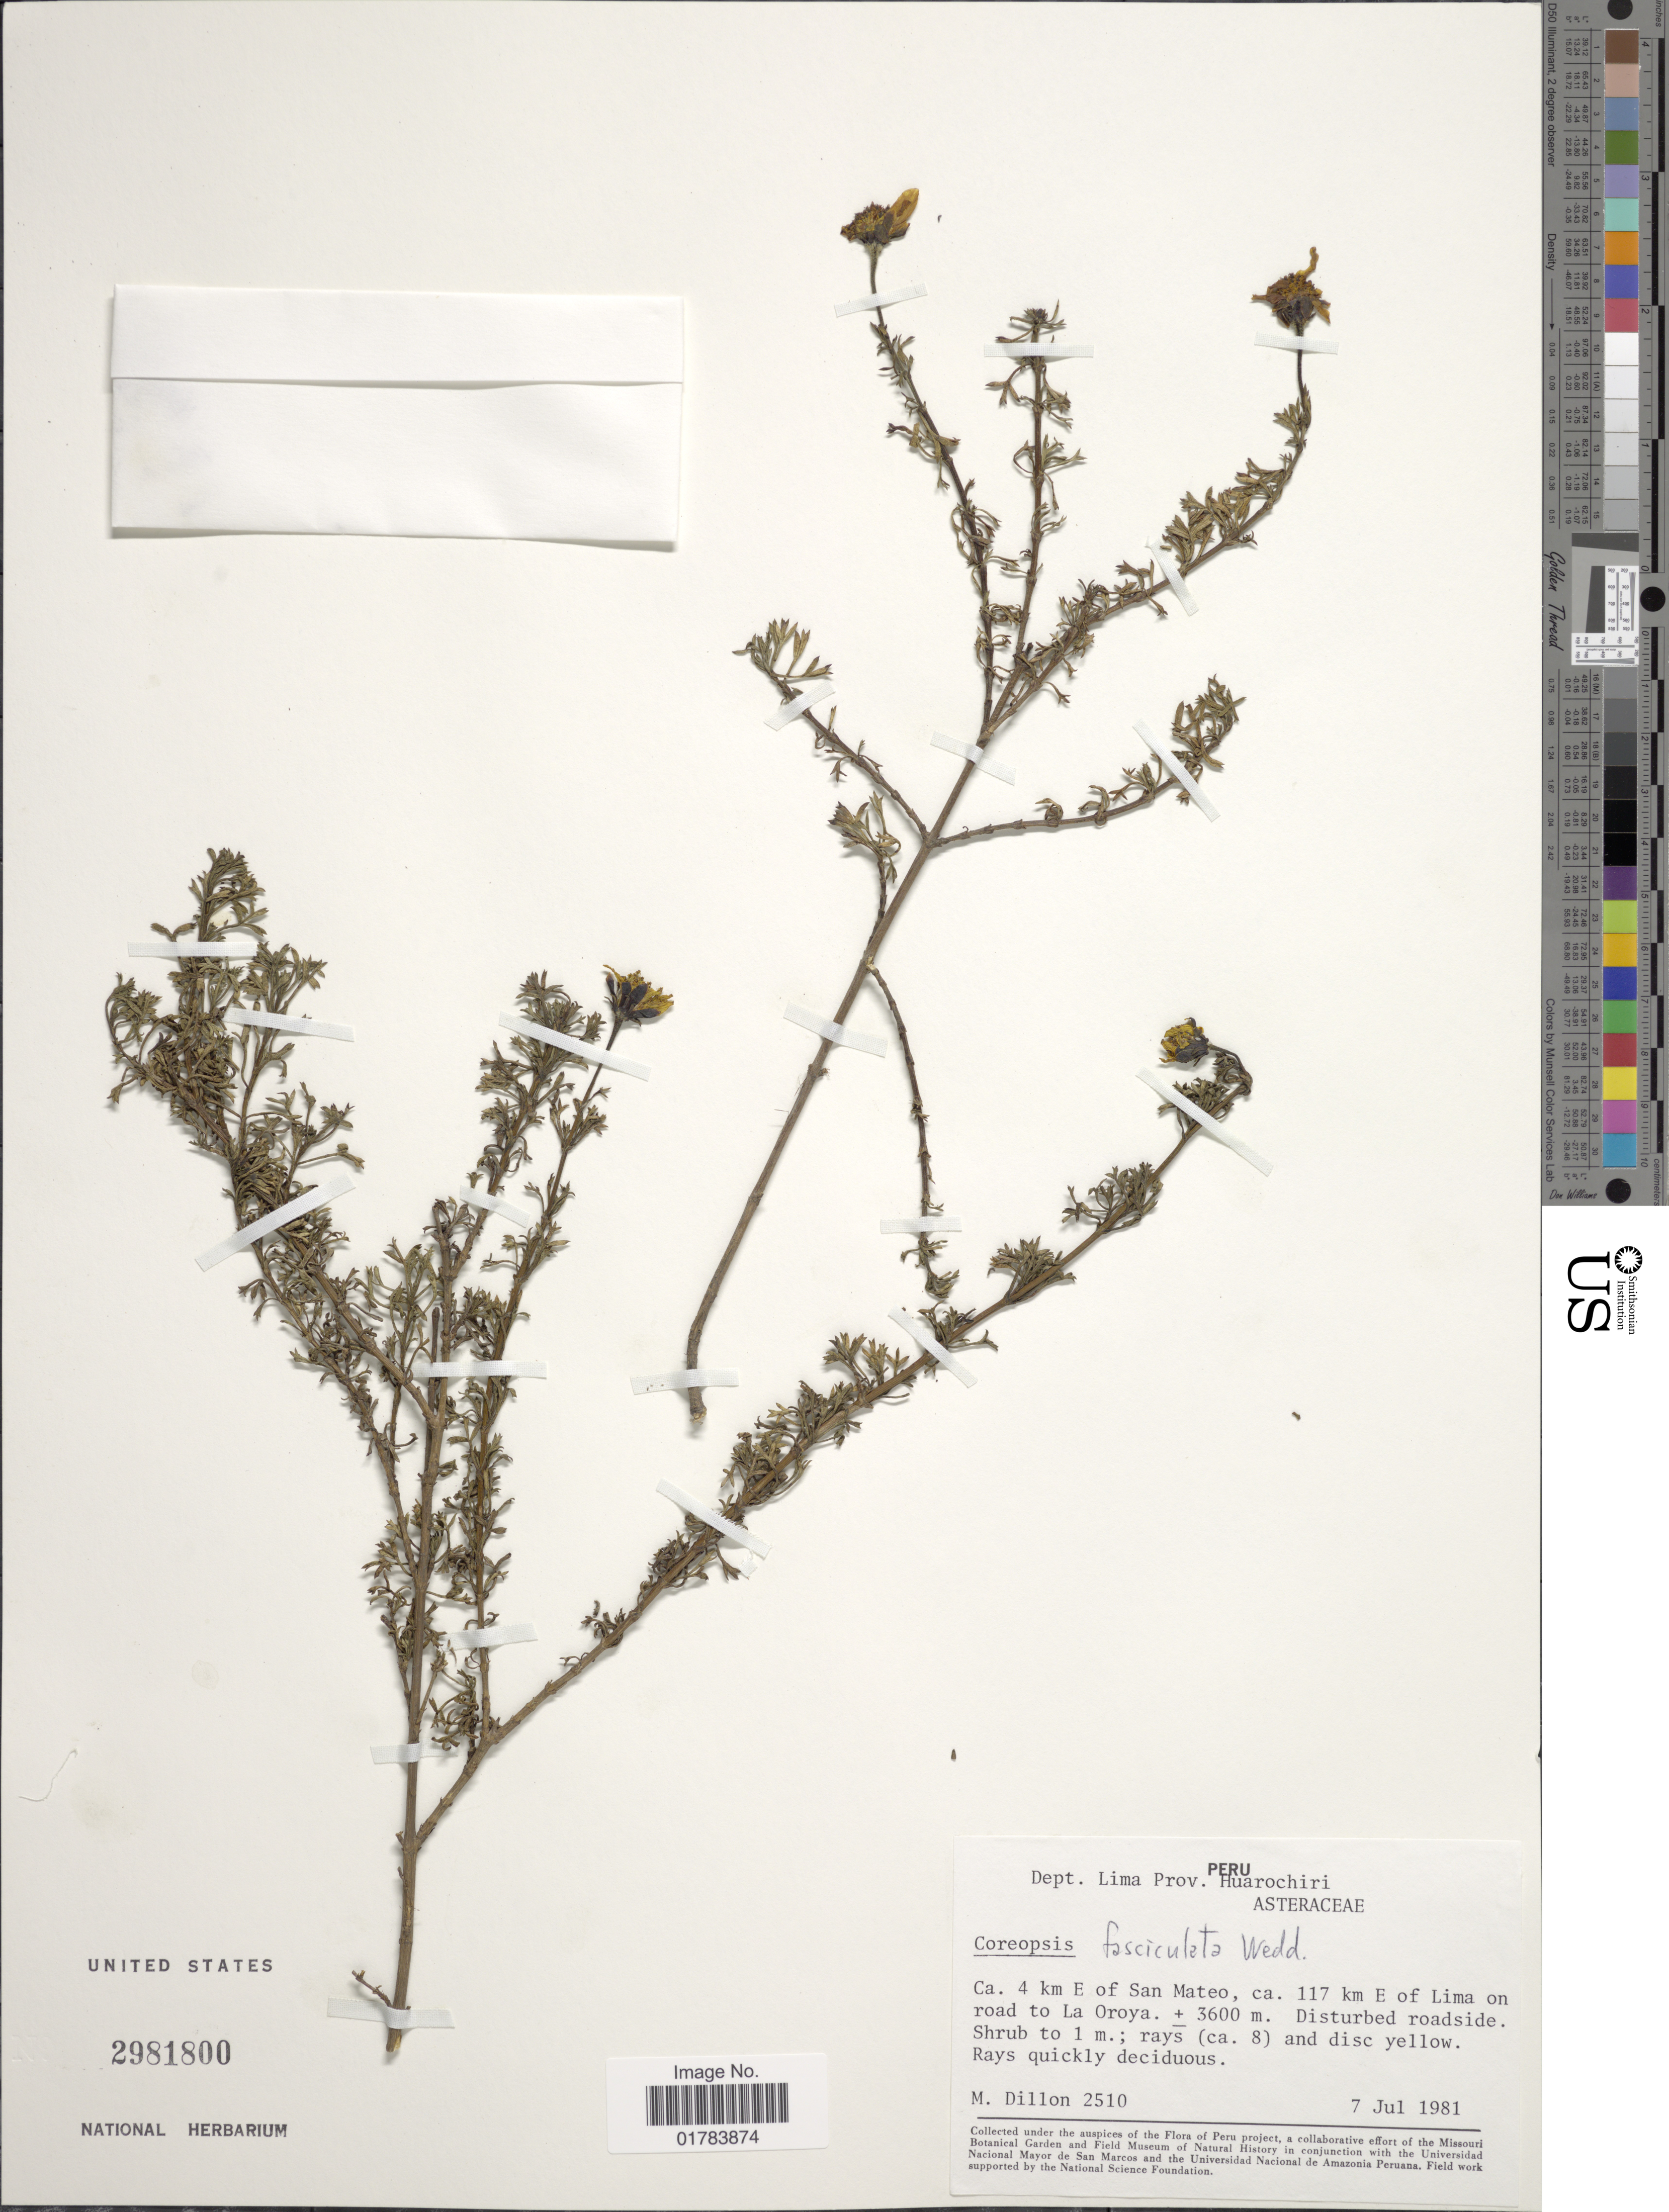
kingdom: Plantae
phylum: Tracheophyta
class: Magnoliopsida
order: Asterales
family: Asteraceae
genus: Coreopsis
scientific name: Coreopsis fasciculata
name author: Wedd.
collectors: M. O. Dillon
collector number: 2510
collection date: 1981-07-07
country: Peru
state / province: Lima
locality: Prov. Huarochiri, Ca. 4 km E of San Mateo, ca. 117 km E of Lima on road to La Oroya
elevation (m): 3600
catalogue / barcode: US 2981800